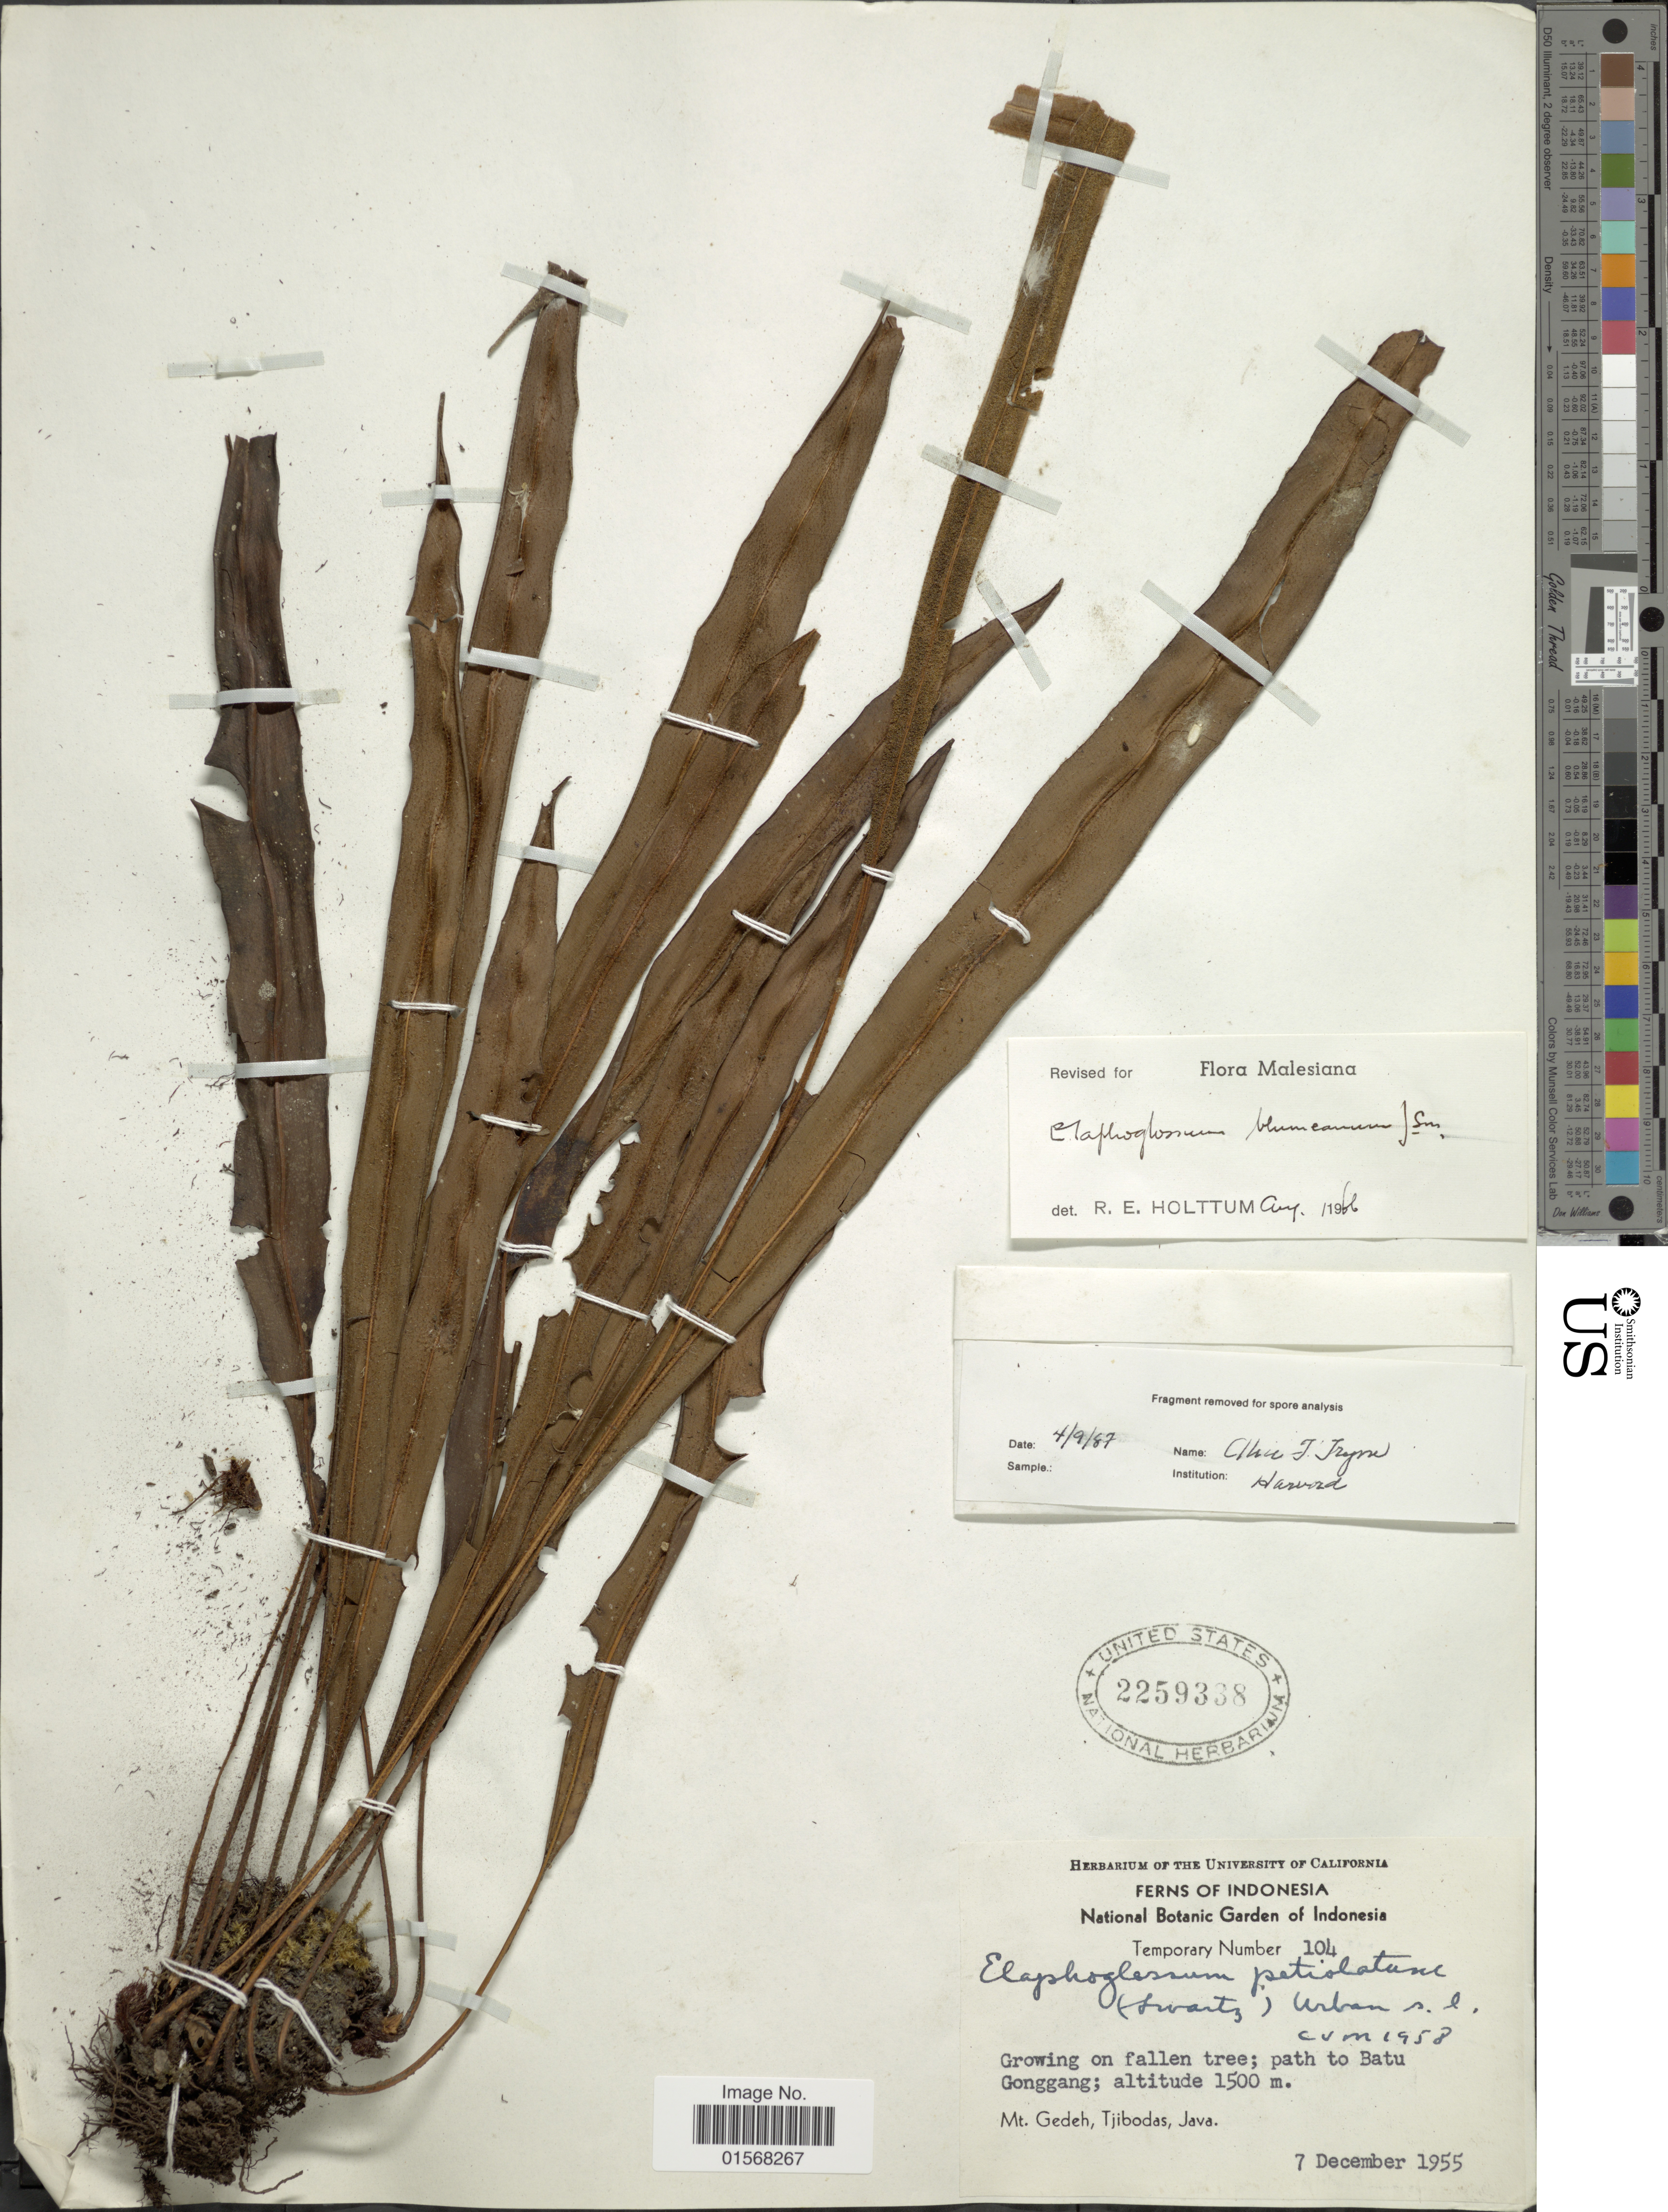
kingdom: Plantae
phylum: Tracheophyta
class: Polypodiopsida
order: Polypodiales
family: Dryopteridaceae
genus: Elaphoglossum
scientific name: Elaphoglossum blumeanum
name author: (Fée) J. Sm.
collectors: ex herb. Univ. of California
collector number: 104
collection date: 1955-12-07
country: Indonesia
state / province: Java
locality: Growing on fallen tree; path to Batu Gonggang, Mt. Gedeh, Tjibodas, Java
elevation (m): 1500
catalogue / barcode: US 2259338